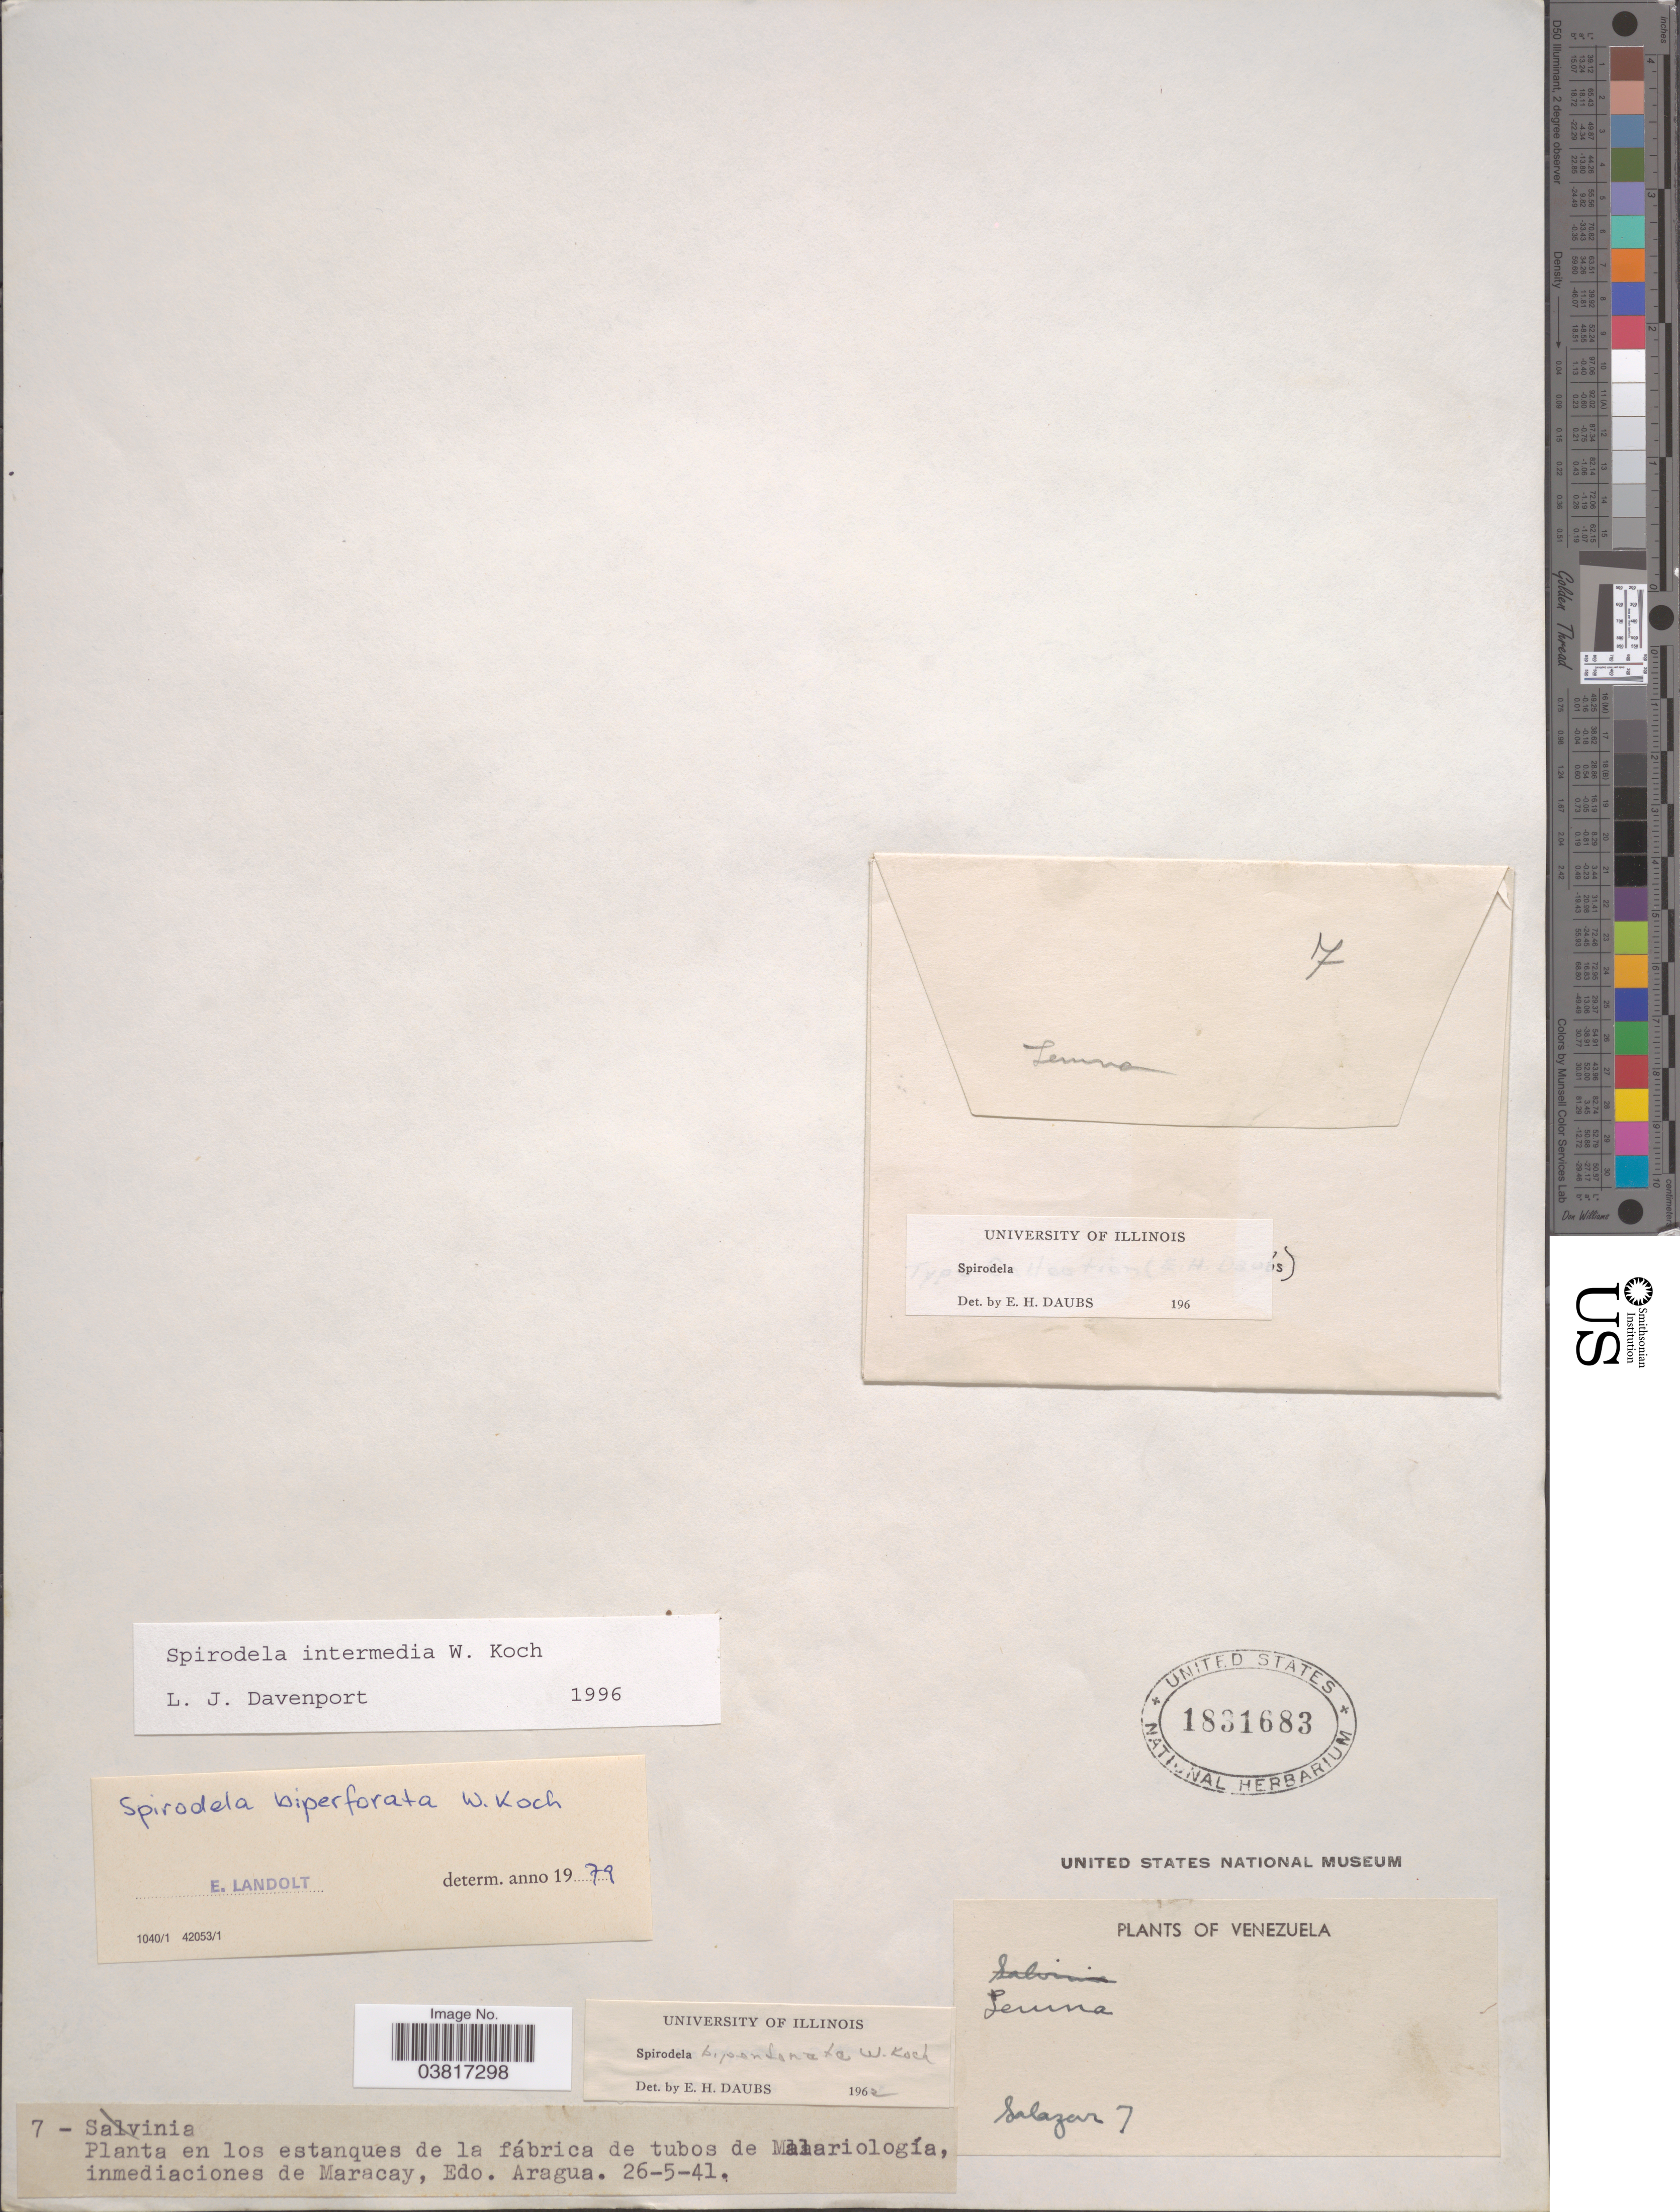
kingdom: Plantae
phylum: Tracheophyta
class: Liliopsida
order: Alismatales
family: Araceae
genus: Spirodela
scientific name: Spirodela intermedia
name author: W. Koch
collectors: -. Salazar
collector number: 7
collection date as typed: Transcribed d/m/y: 26/5/41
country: Venezuela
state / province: Aragua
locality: En los estanques de la fábrica de tubos de Malariología, inmediaciones de Maracay, Edo. Aragua.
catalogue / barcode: US 1831683